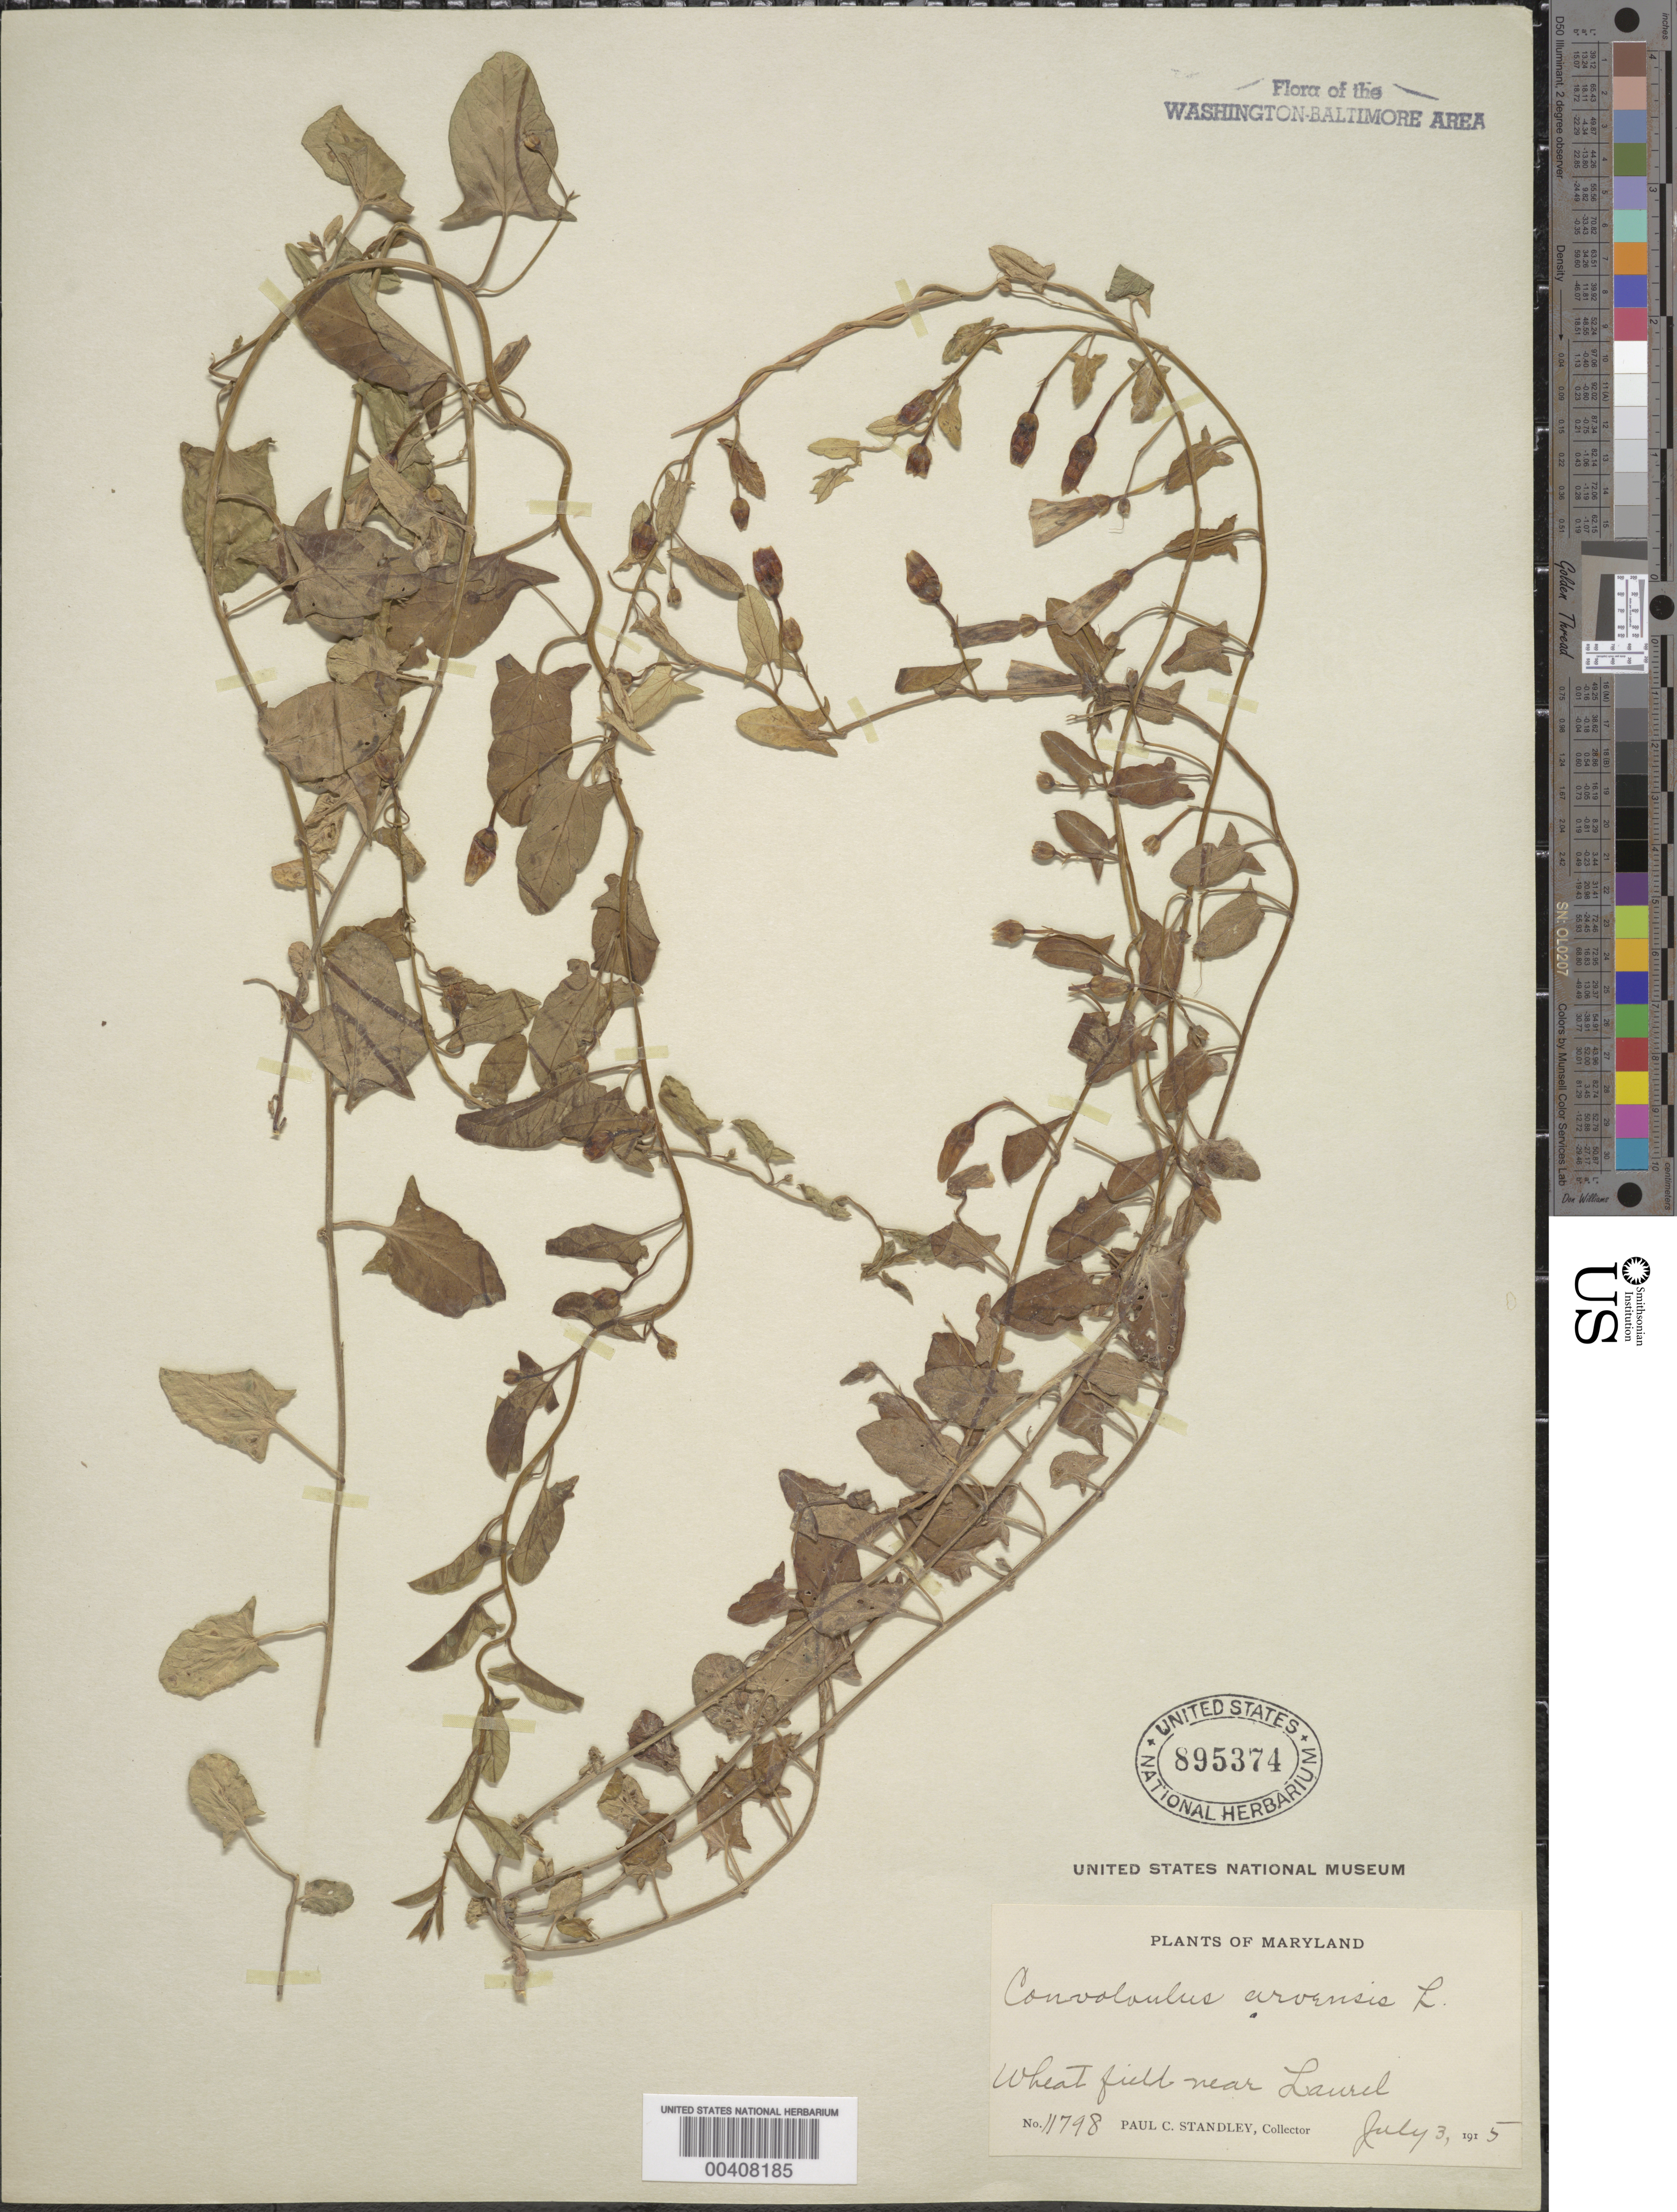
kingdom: Plantae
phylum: Tracheophyta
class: Magnoliopsida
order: Solanales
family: Convolvulaceae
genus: Convolvulus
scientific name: Convolvulus arvensis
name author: L.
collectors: P. C. Standley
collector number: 11798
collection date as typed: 03 Jul 1915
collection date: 1915-07-03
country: United States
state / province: Maryland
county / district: Prince George's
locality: Laurel, Near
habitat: Wheat field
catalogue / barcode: US 895374